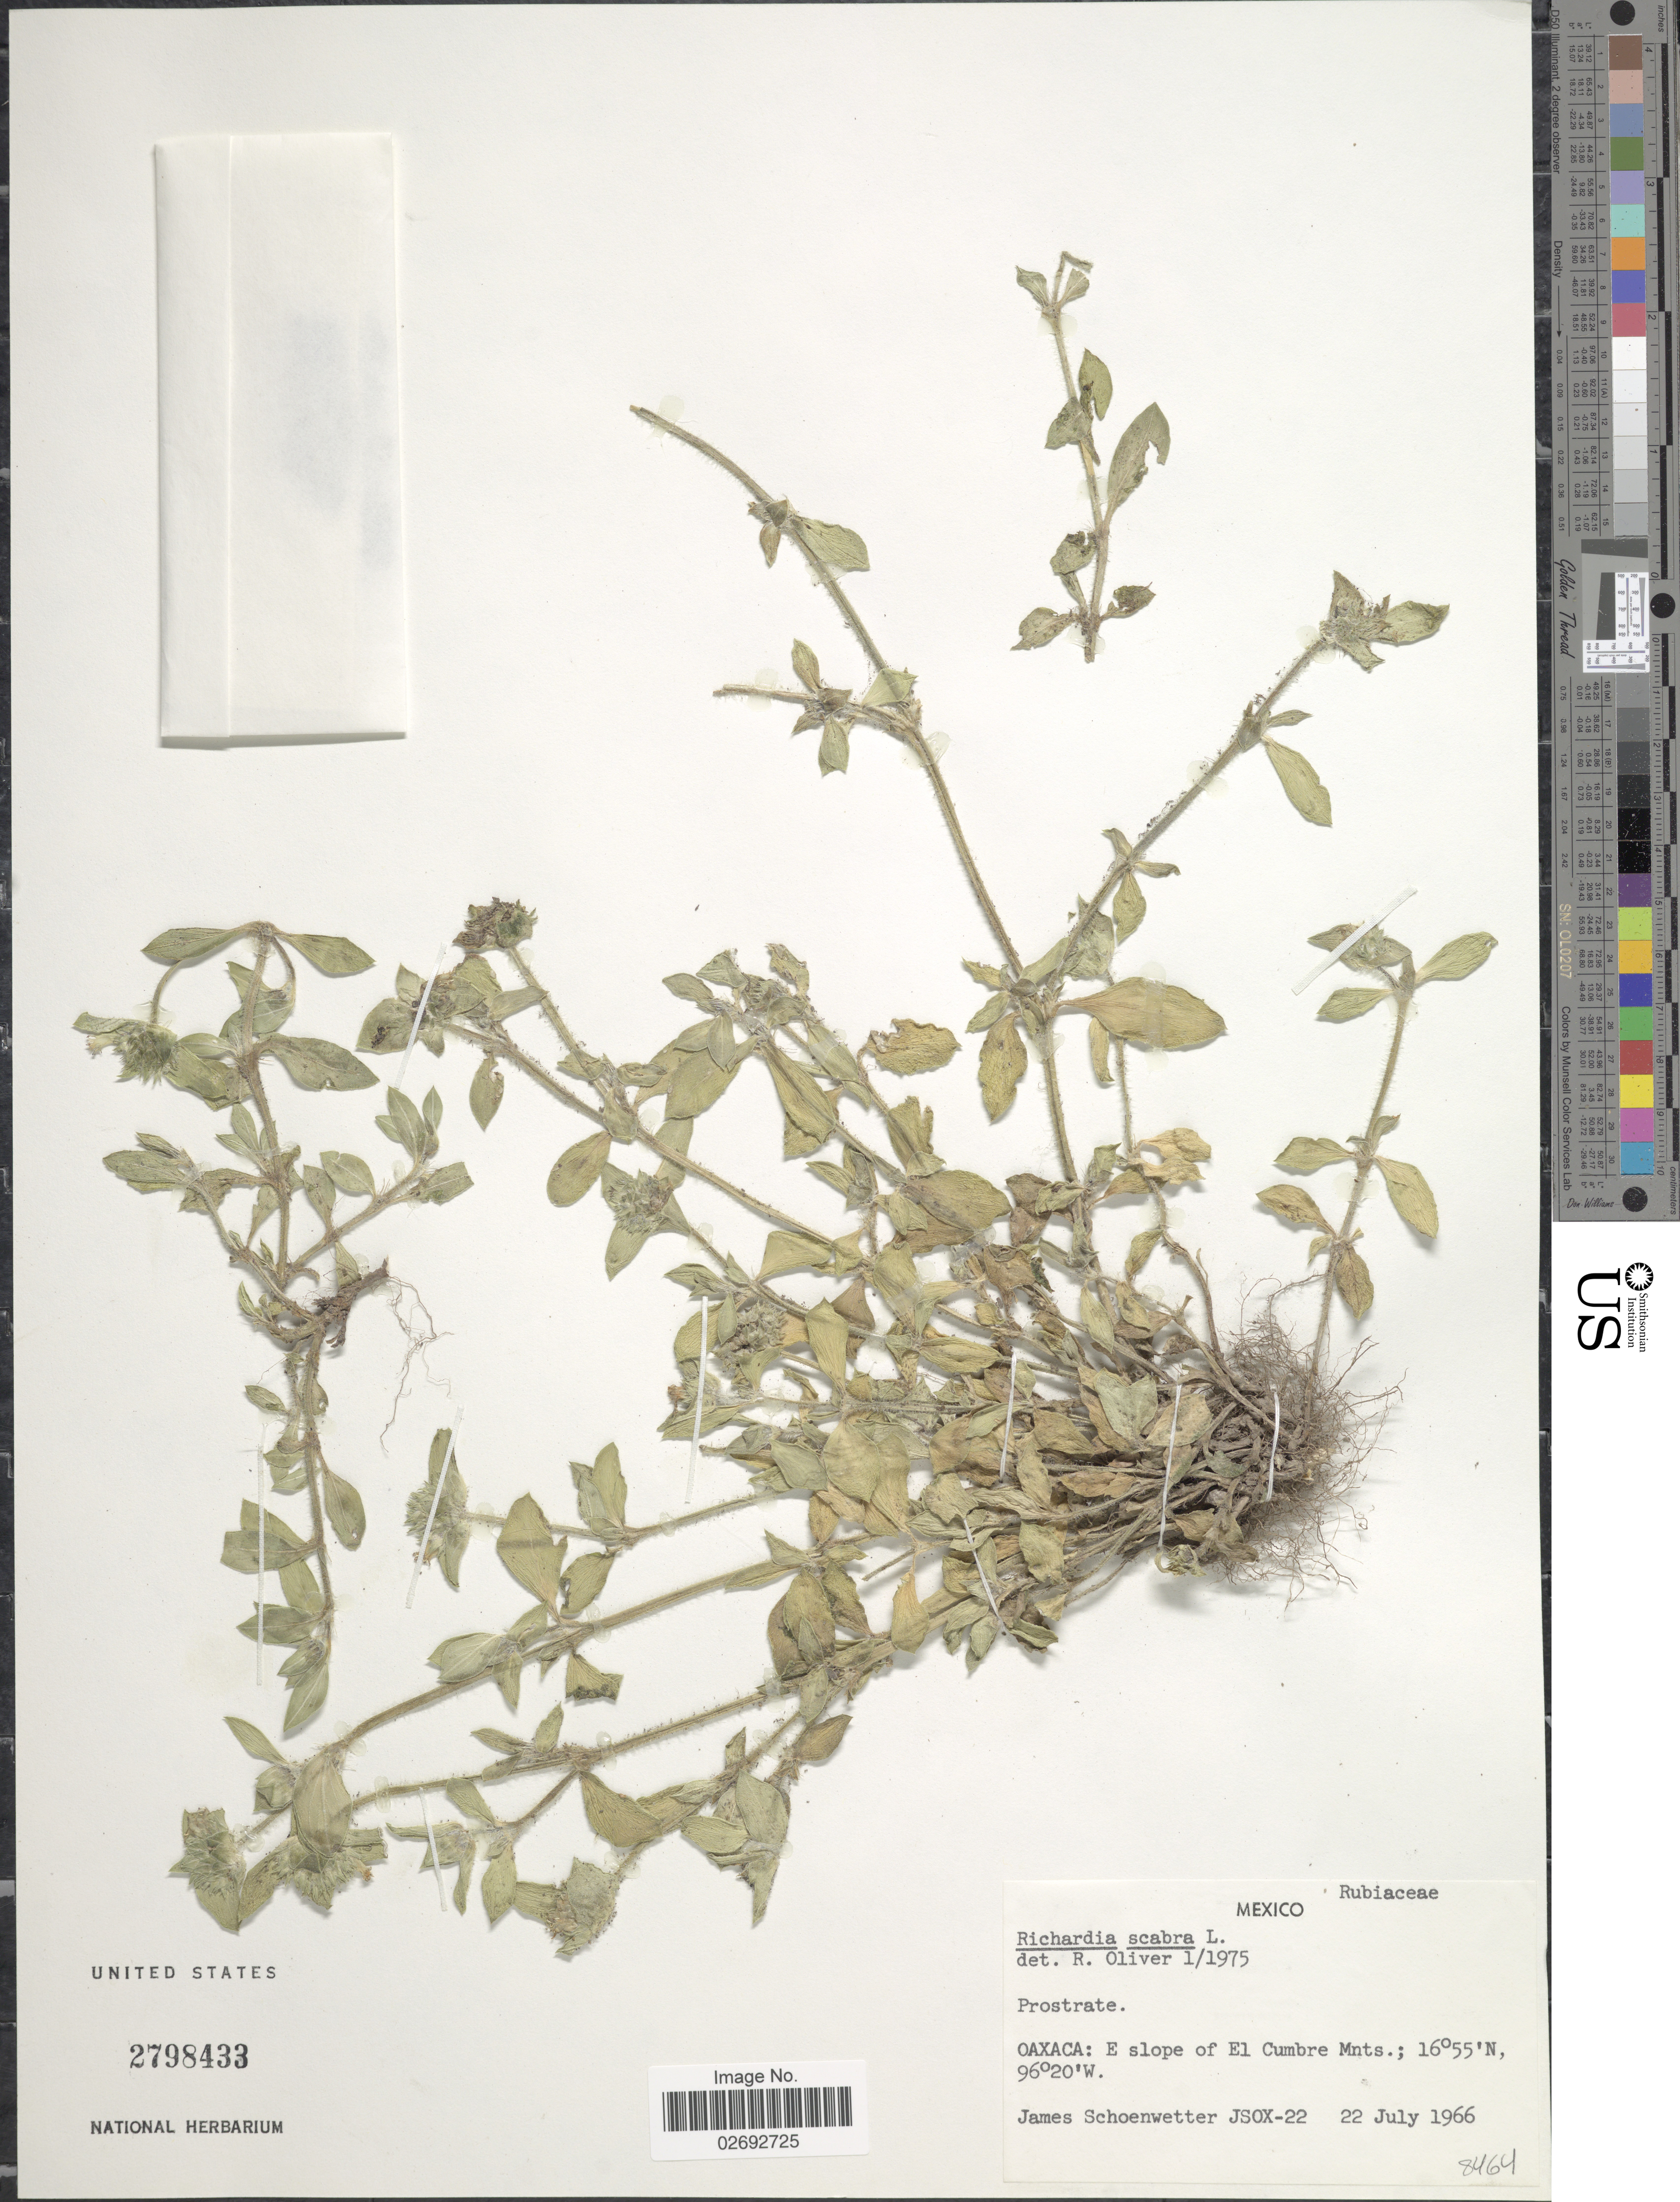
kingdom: Plantae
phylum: Tracheophyta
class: Magnoliopsida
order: Gentianales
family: Rubiaceae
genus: Richardia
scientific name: Richardia scabra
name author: L.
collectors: J. Schoenwetter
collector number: JSOX-22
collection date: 1966-07-22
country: Mexico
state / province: Oaxaca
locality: E. slope of El Cumbre Mnts.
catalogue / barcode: US 2798433